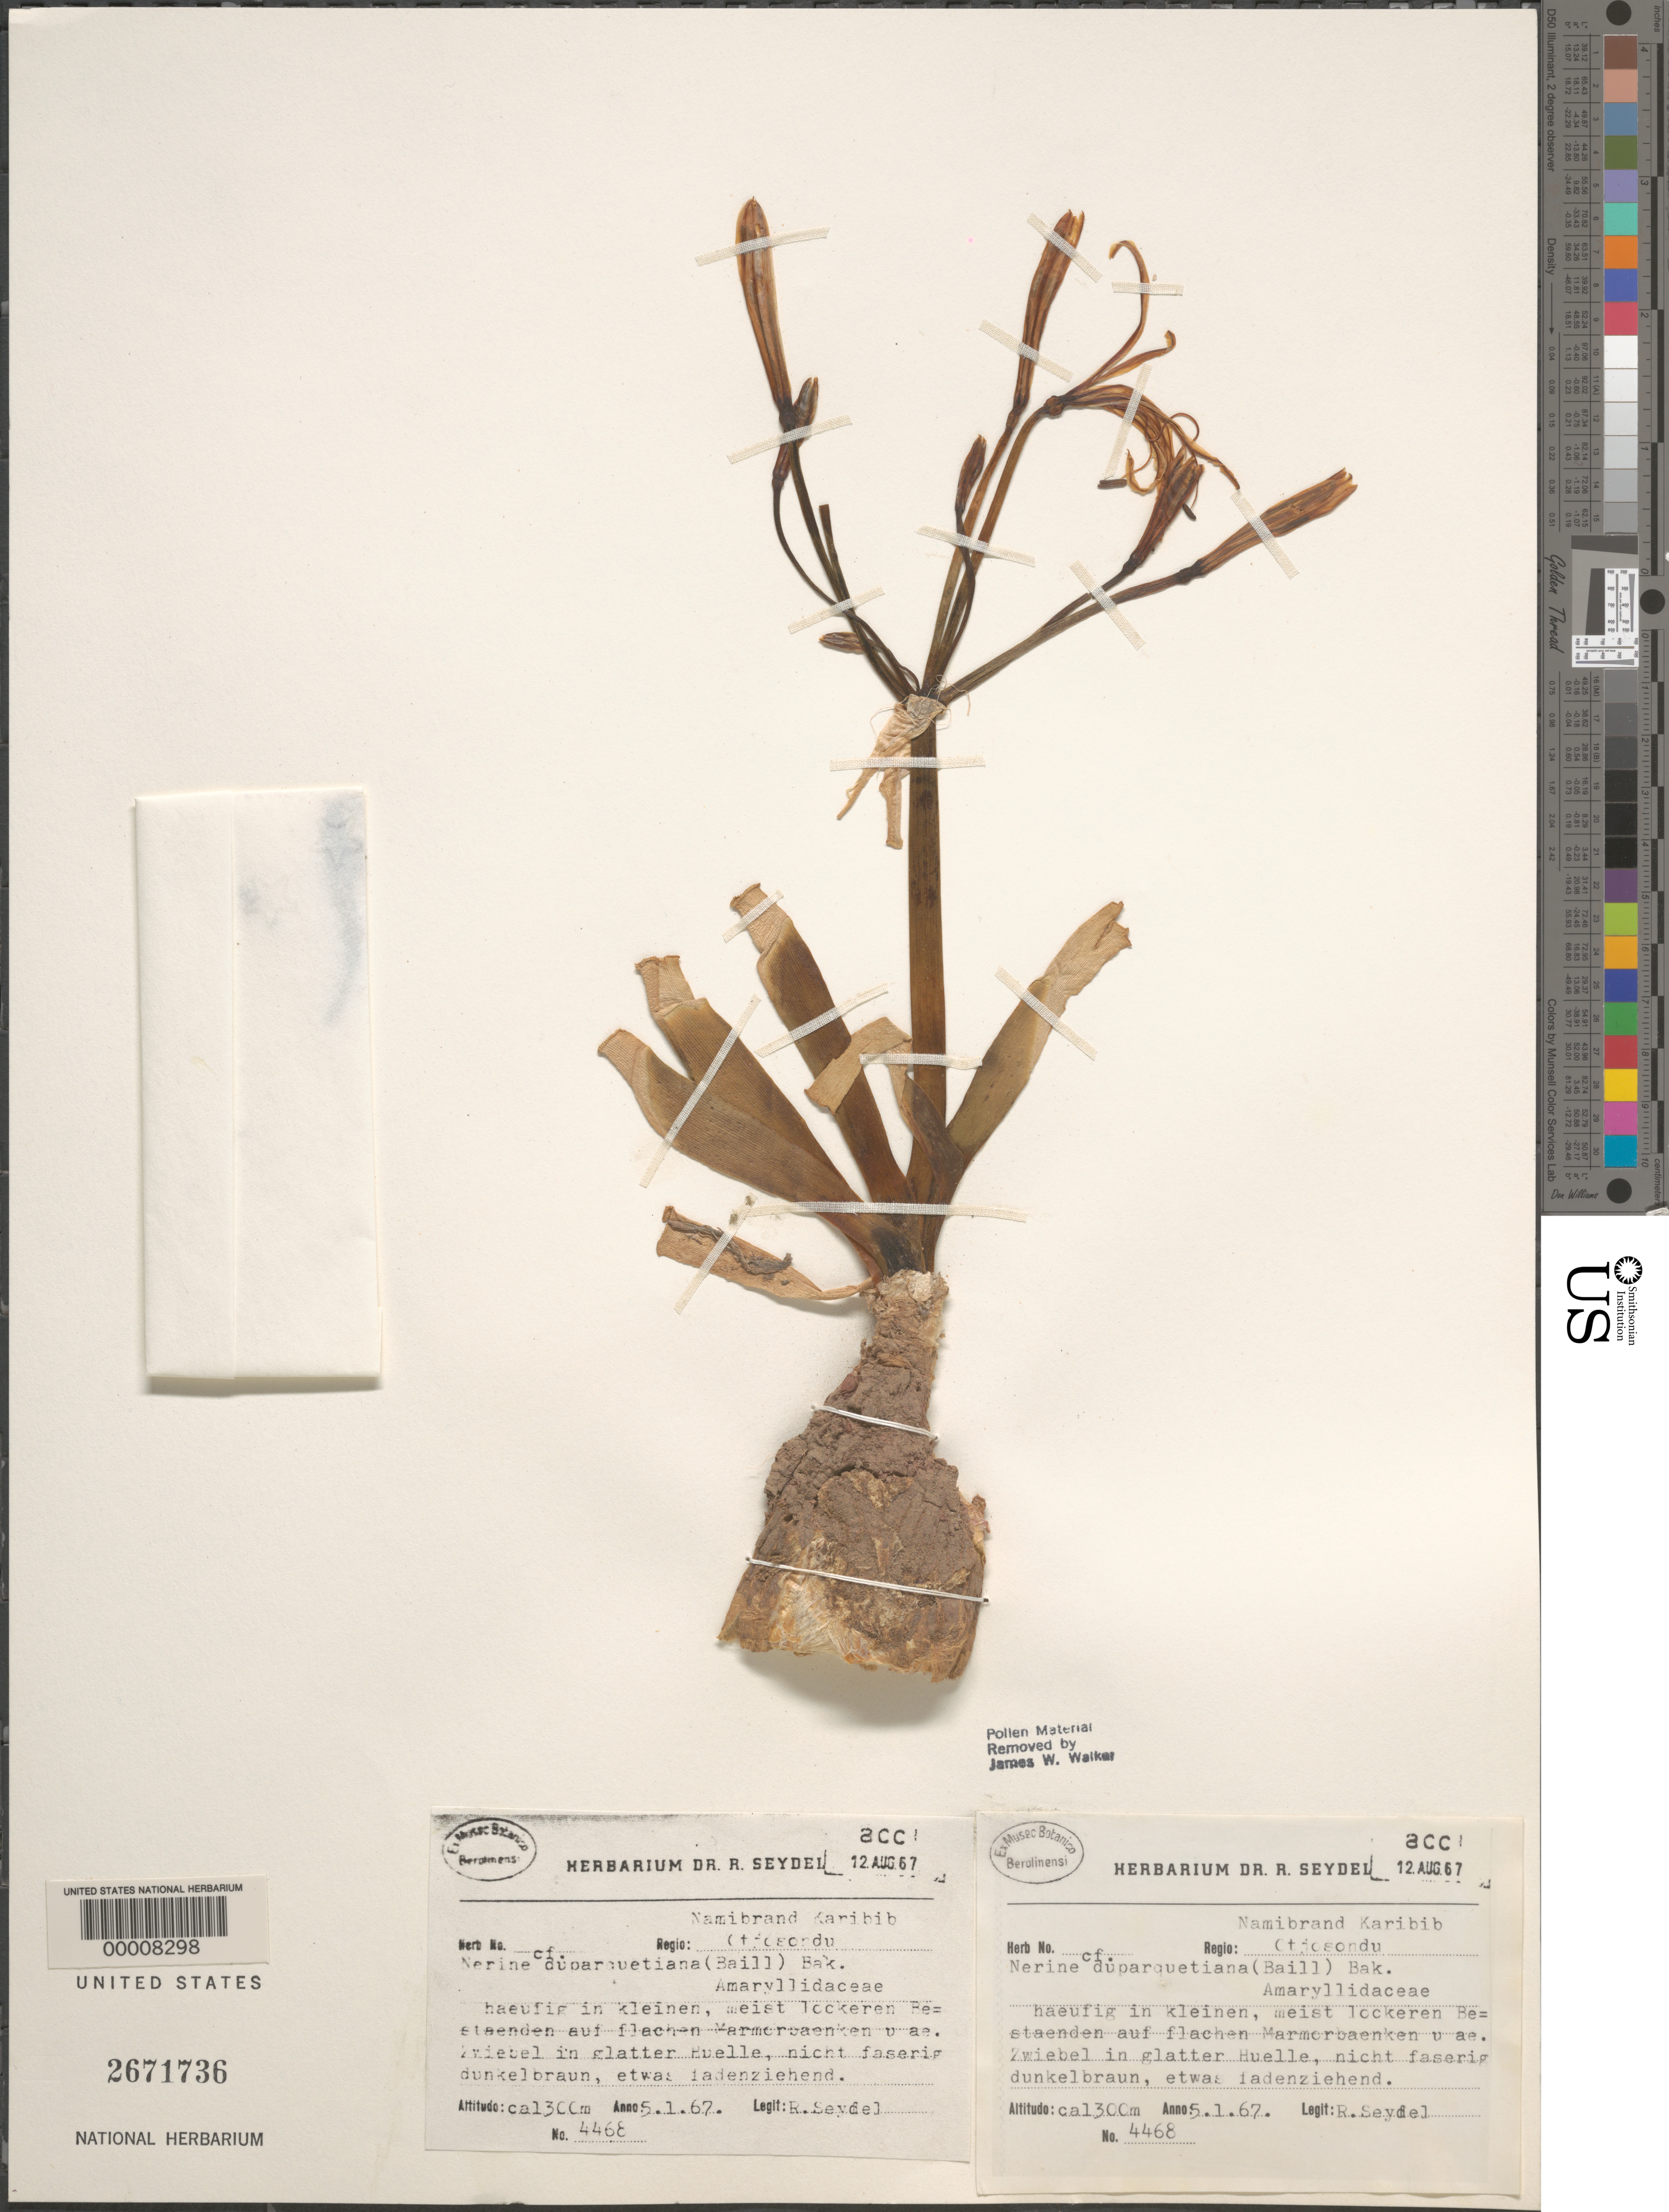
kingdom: Plantae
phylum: Tracheophyta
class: Liliopsida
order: Asparagales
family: Amaryllidaceae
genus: Nerine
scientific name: Nerine duparquetiana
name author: Baker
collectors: R. Seydel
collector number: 4468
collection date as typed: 05 Jan 1967 or 01 May 1967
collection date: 1967-01-05 or 1967-05-01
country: Namibia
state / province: Erongo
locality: Karibib. [in former karibib district]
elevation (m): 1300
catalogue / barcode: US 2671736